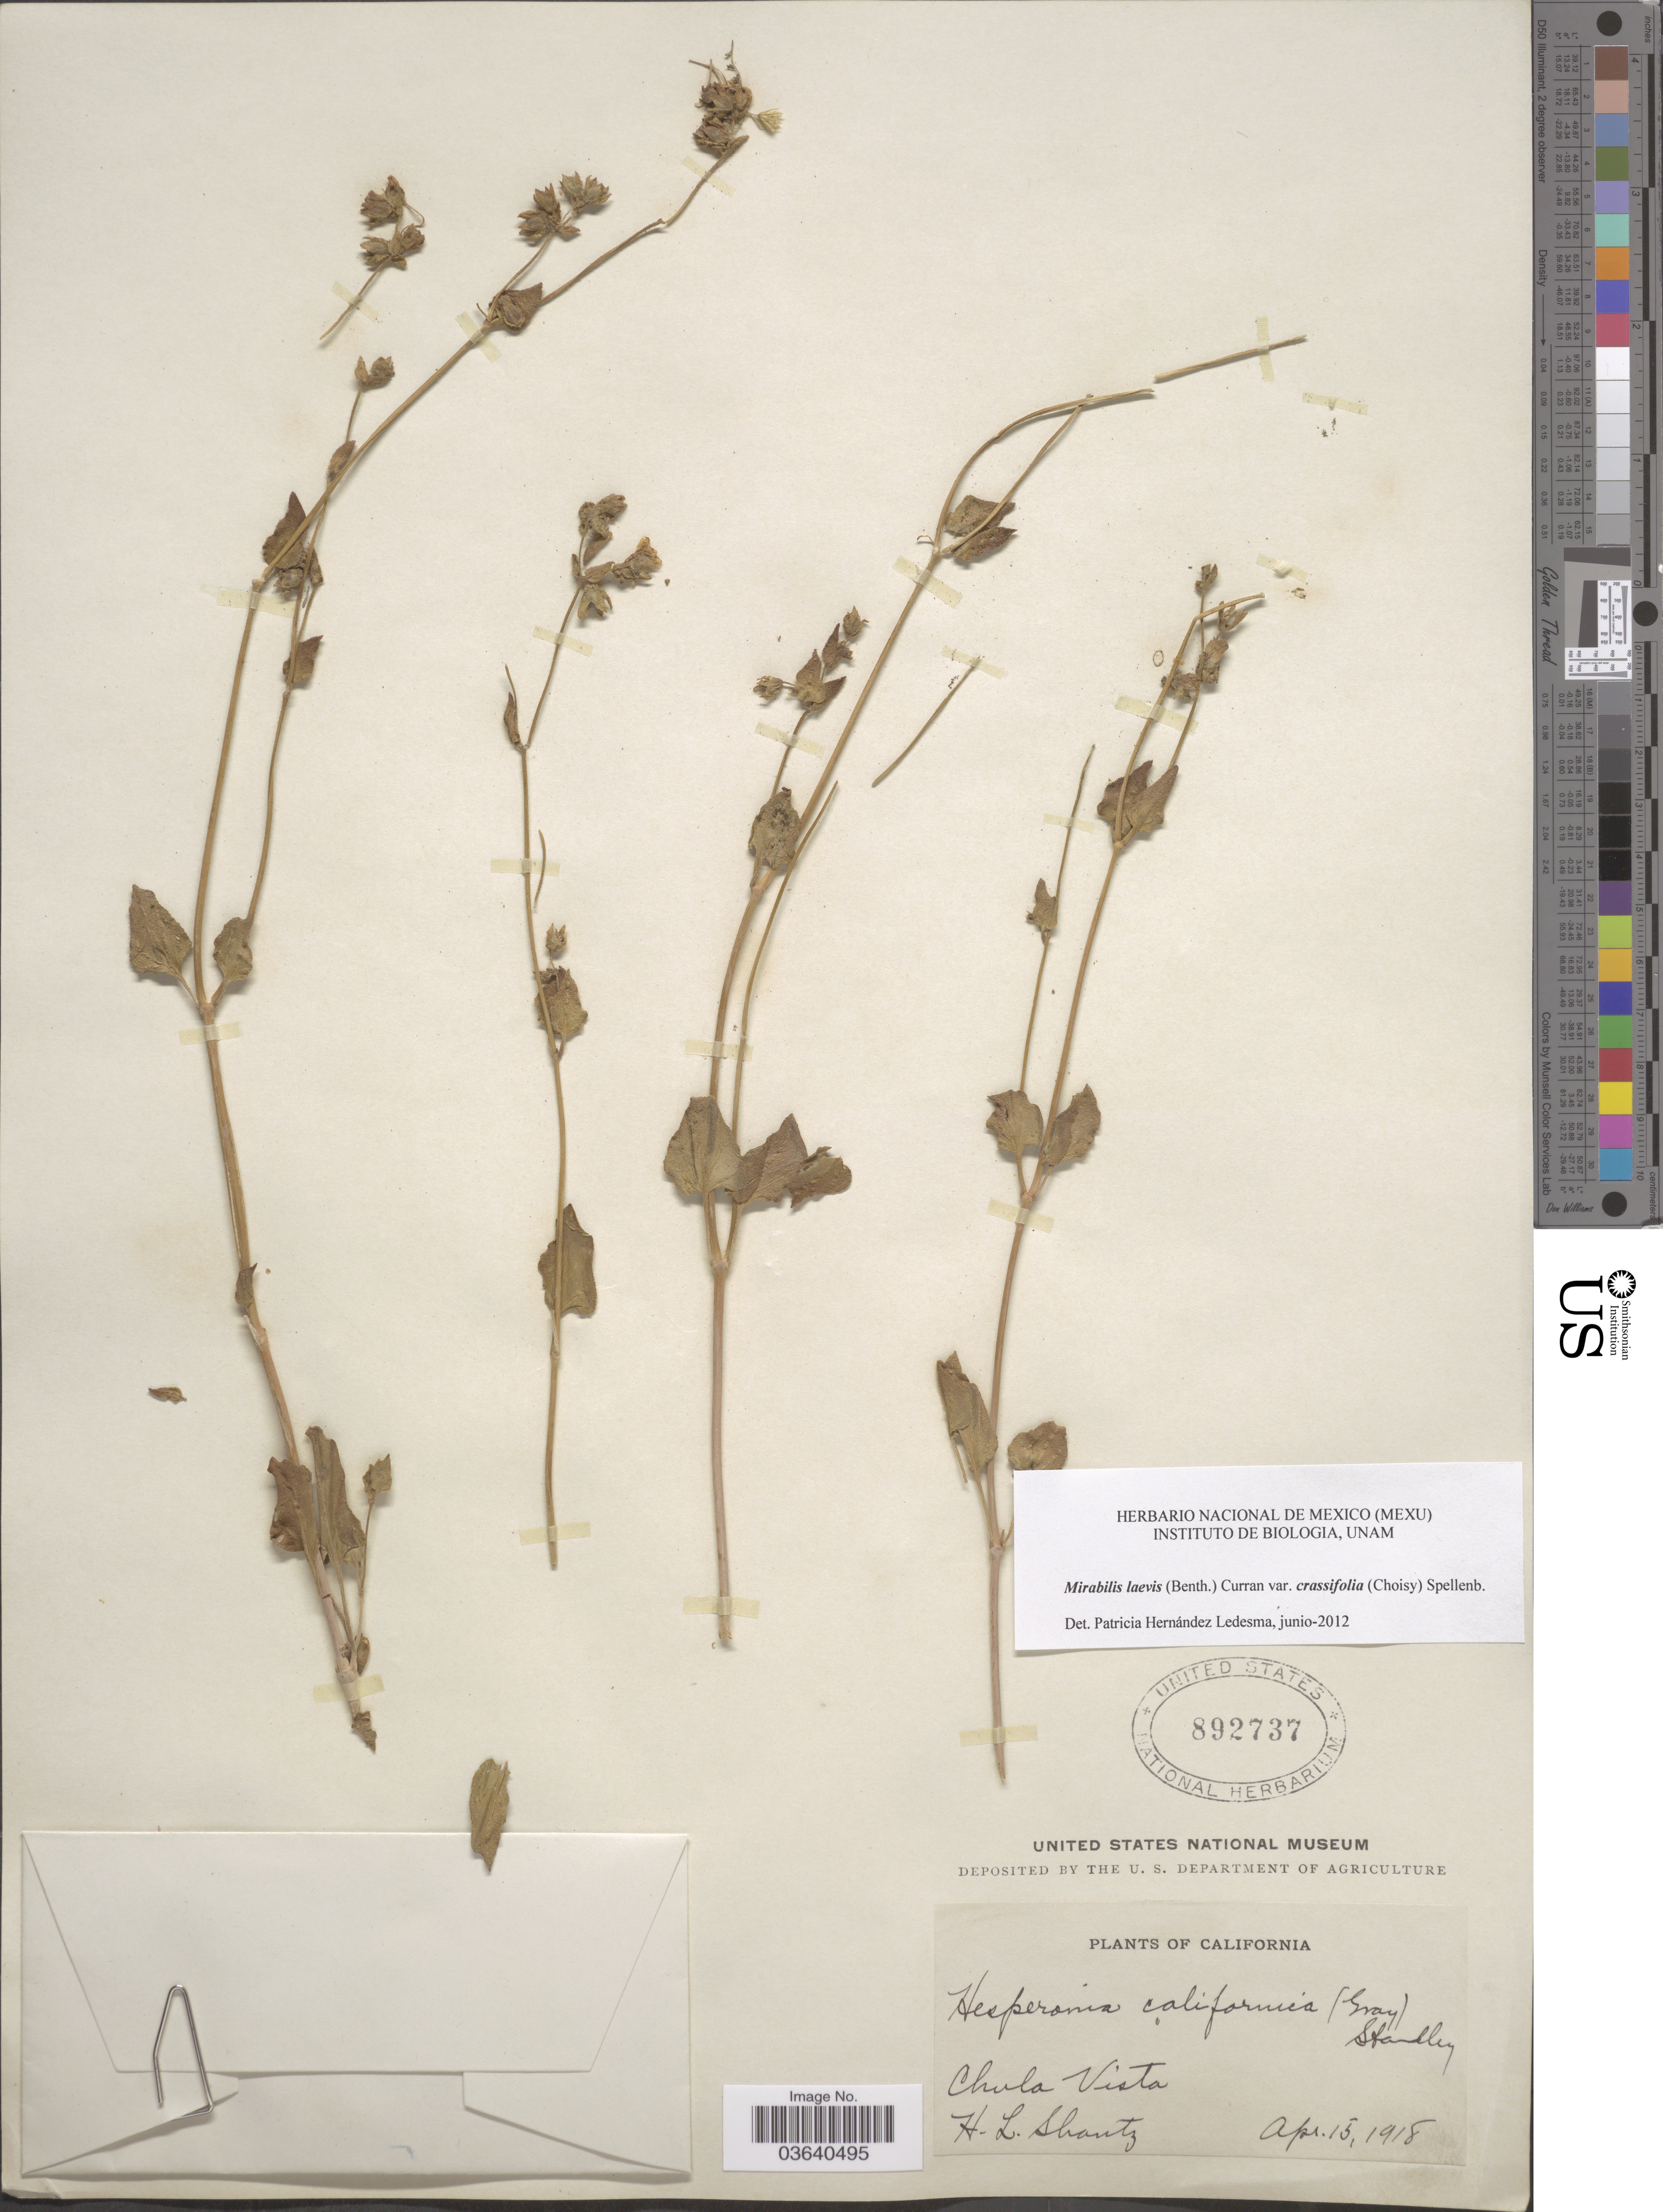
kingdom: Plantae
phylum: Tracheophyta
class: Magnoliopsida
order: Caryophyllales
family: Nyctaginaceae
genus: Mirabilis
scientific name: Mirabilis laevis var. crassifolia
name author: (Choisy) Spellenb.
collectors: H. Shantz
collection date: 1918-04-15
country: United States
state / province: California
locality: Chula Vista.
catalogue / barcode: US 892737